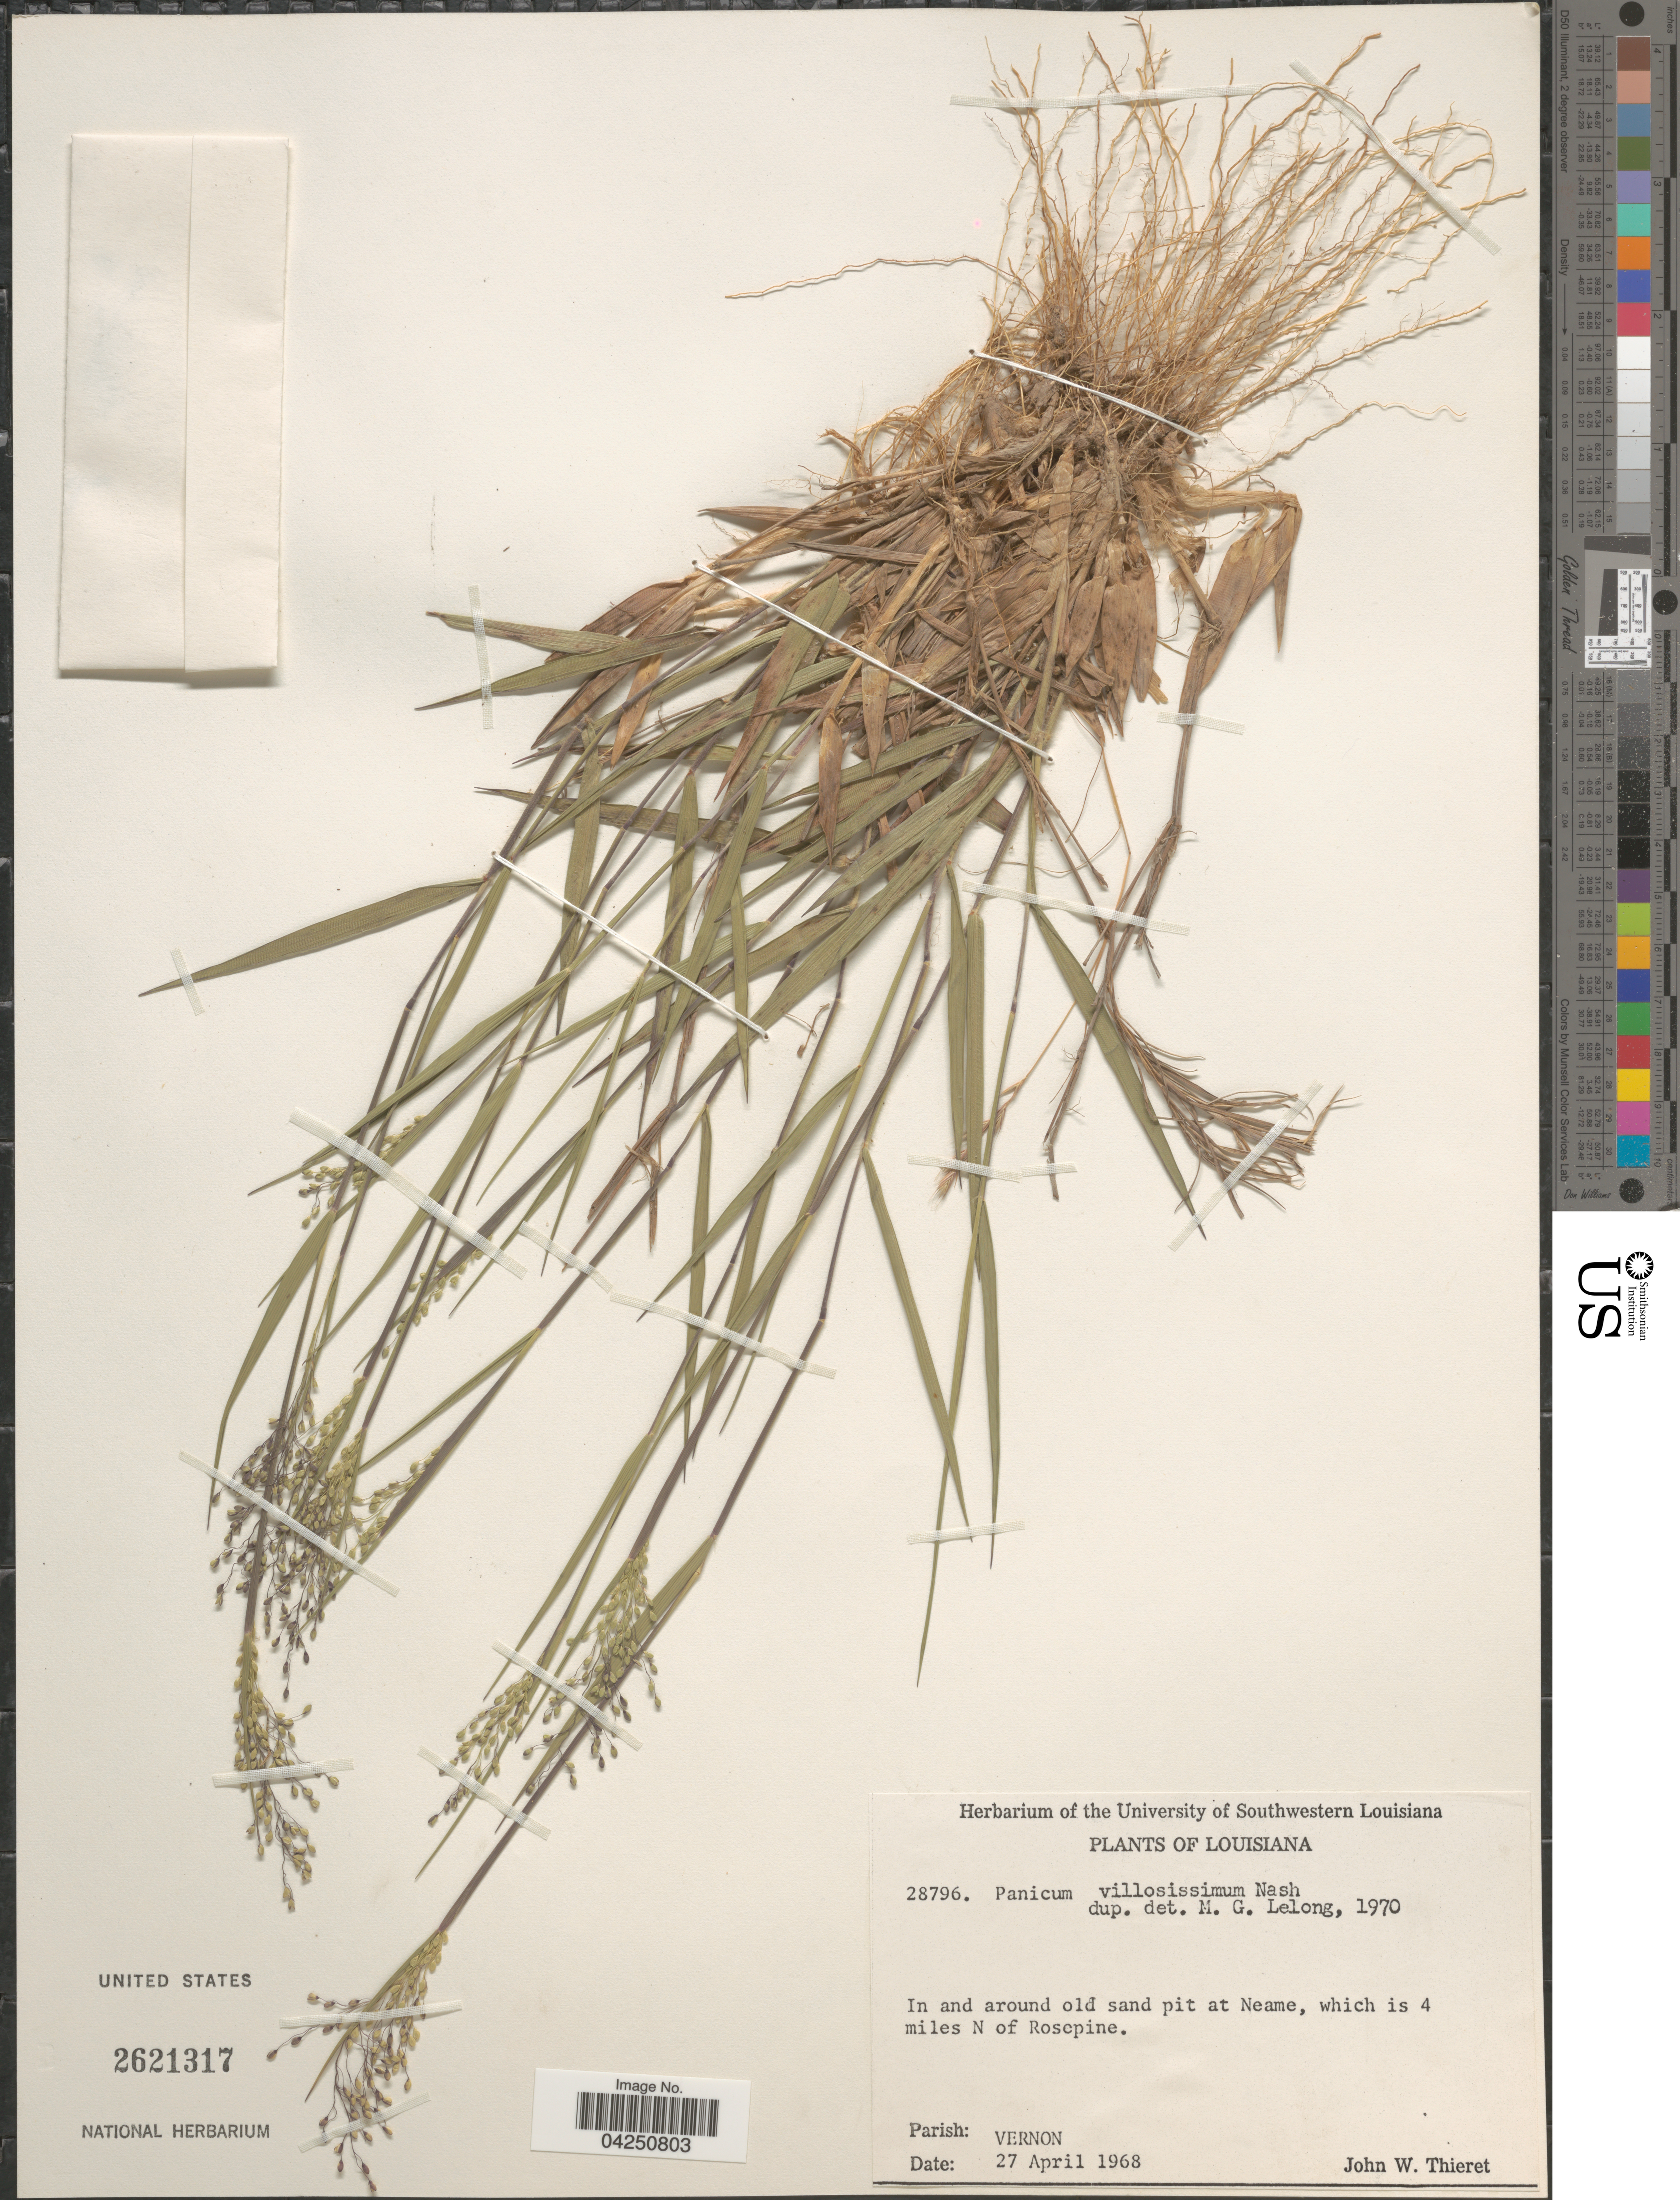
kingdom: Plantae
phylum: Tracheophyta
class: Liliopsida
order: Poales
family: Poaceae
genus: Dichanthelium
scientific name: Dichanthelium acuminatum var. acuminatum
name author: (Sw.) Gould & C.A. Clark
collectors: J. W. Thieret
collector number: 28796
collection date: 1968-04-27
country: United States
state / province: Louisiana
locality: In and around old sand pit at Neame, which is 4 miles N of Rosepine. Parish: Vernon.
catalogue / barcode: US 2621317